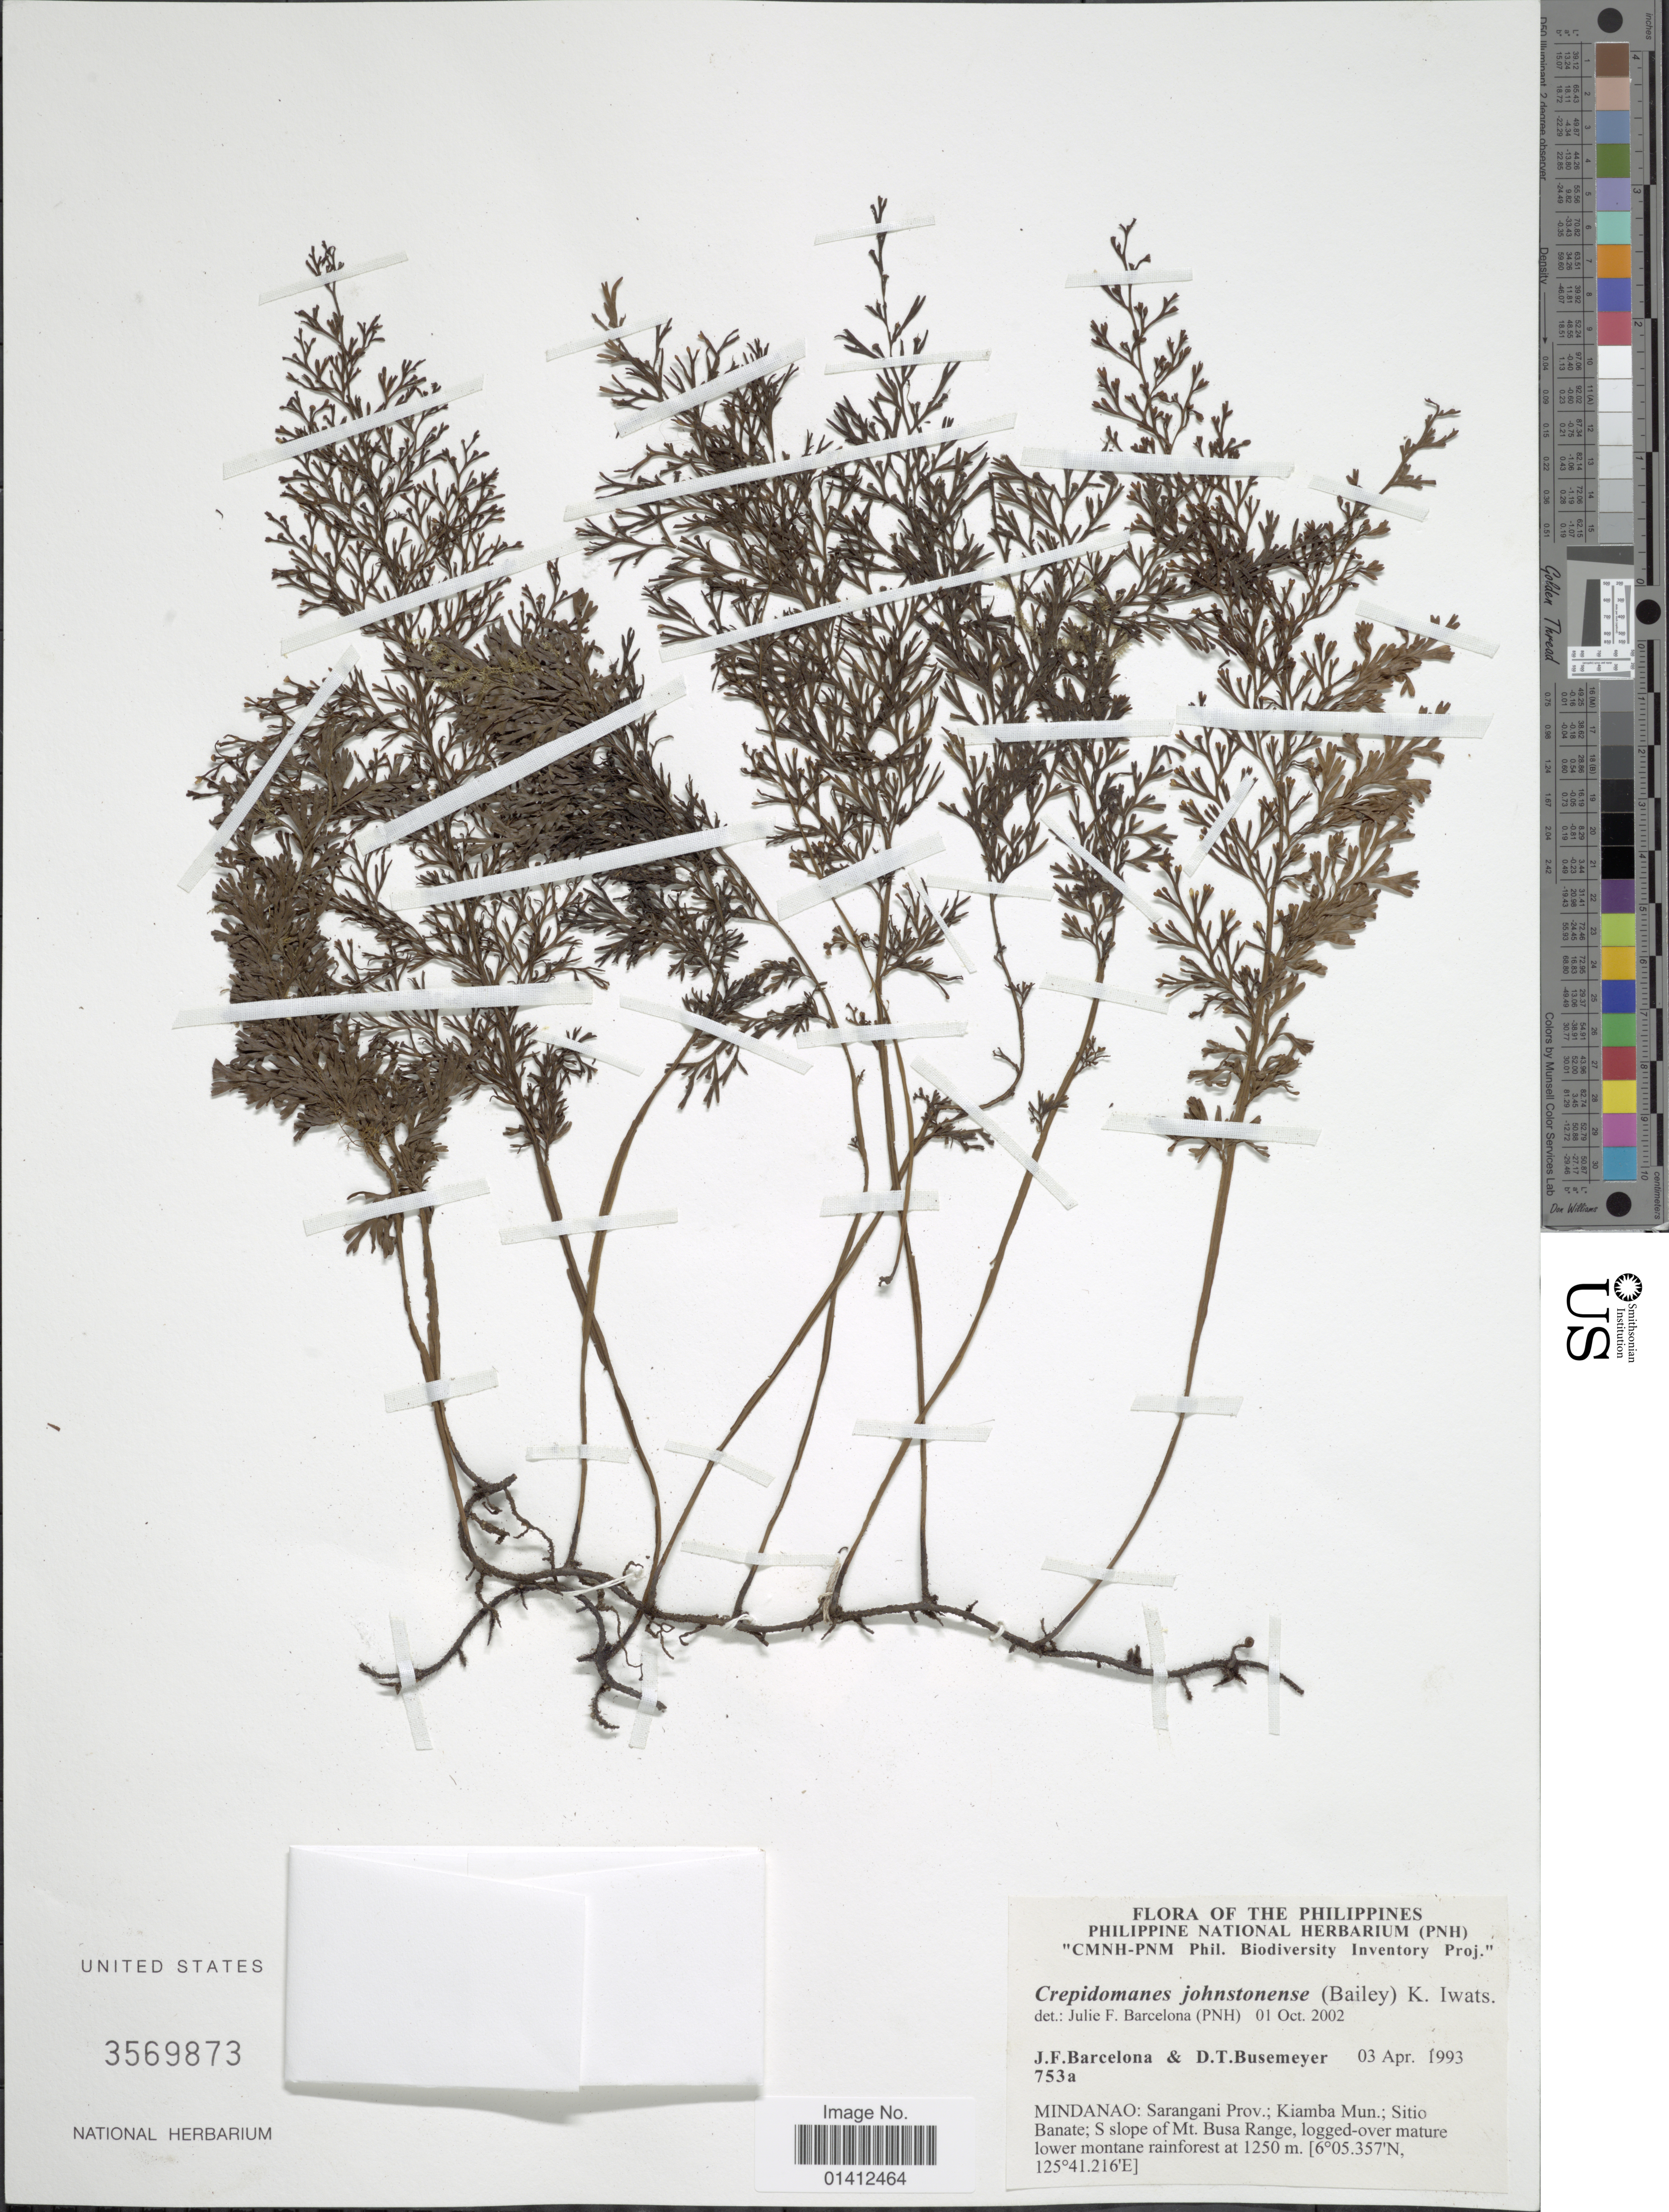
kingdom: Plantae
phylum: Tracheophyta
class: Polypodiopsida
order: Hymenophyllales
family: Hymenophyllaceae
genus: Vandenboschia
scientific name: Vandenboschia johnstonensis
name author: (Bailey) Copel.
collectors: J. F. Barcelona & D. Busemeyer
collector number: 753a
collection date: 1993-04-03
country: Philippines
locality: Mindanao: Sarangai Prov; Kiamba Mun; Sitio Banate; S slope of Mt. Busa Range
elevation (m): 1250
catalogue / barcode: US 3569873